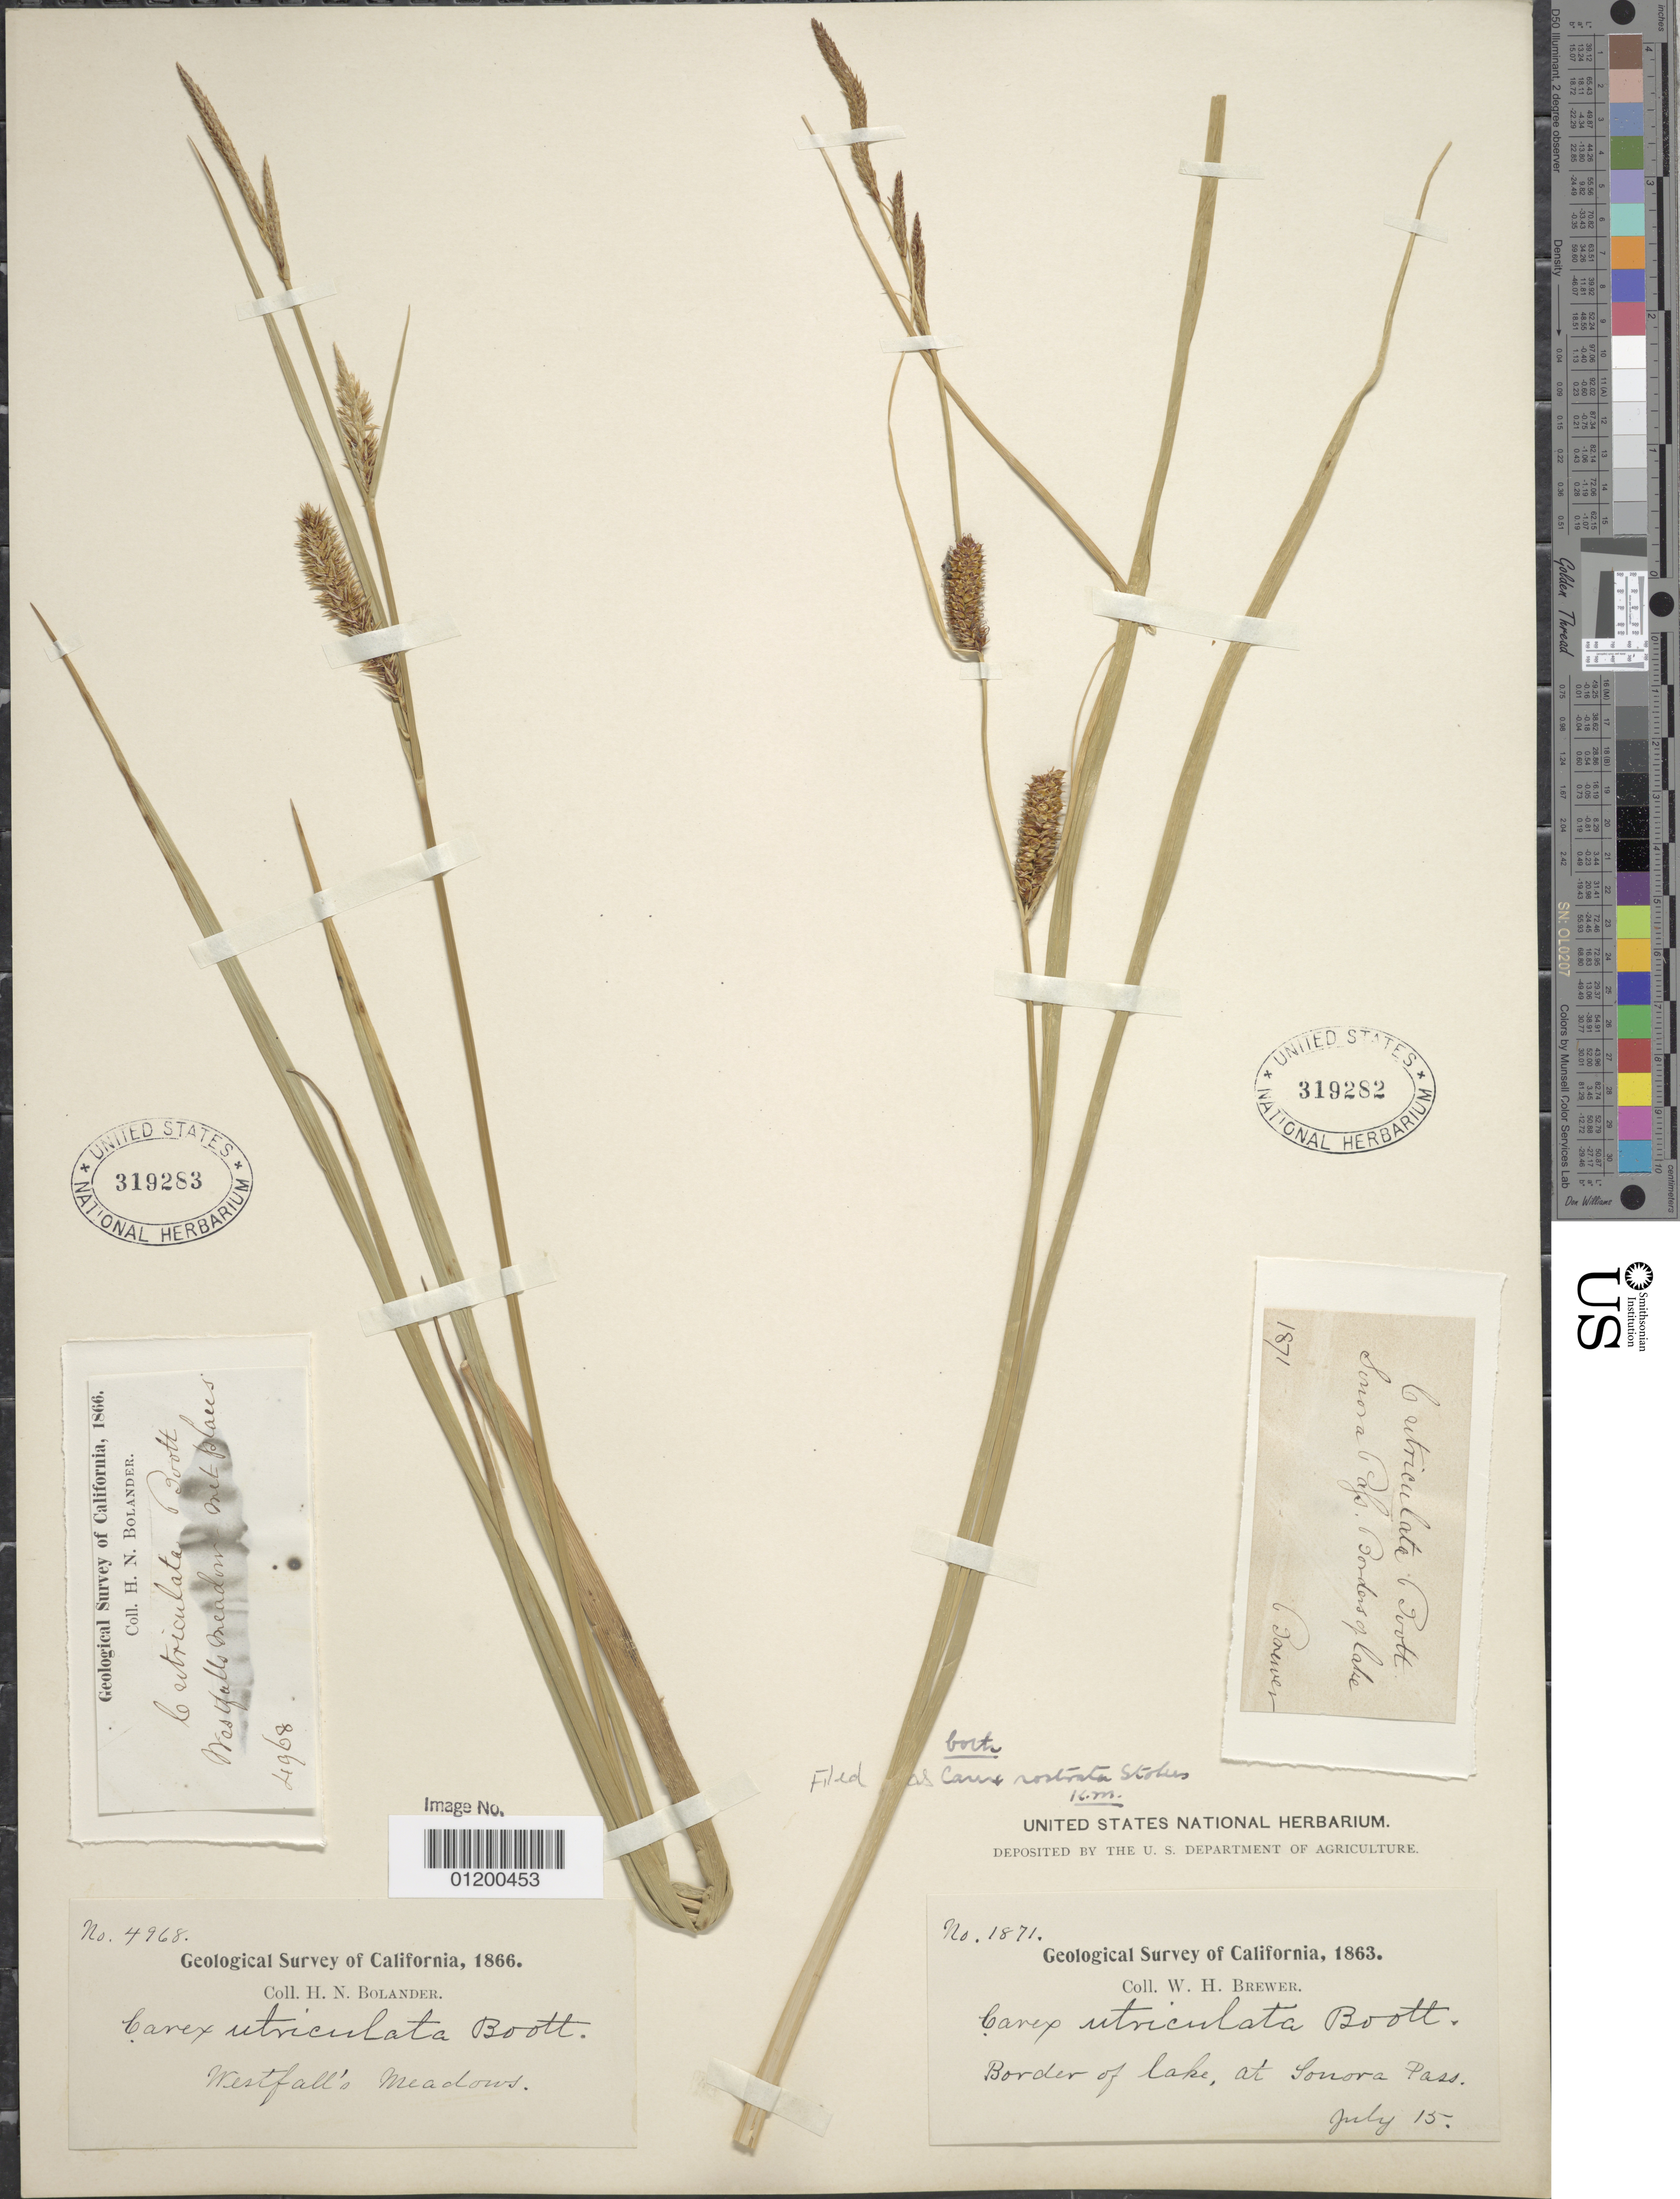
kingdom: Plantae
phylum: Tracheophyta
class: Liliopsida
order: Poales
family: Cyperaceae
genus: Carex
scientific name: Carex rostrata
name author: Stokes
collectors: W. H. Brewer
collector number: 1871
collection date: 1863-07-15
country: United States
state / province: California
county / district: Mono/Tuolumne/Alpine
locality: Border of lake, at Sonora Pass.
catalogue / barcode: US 319282